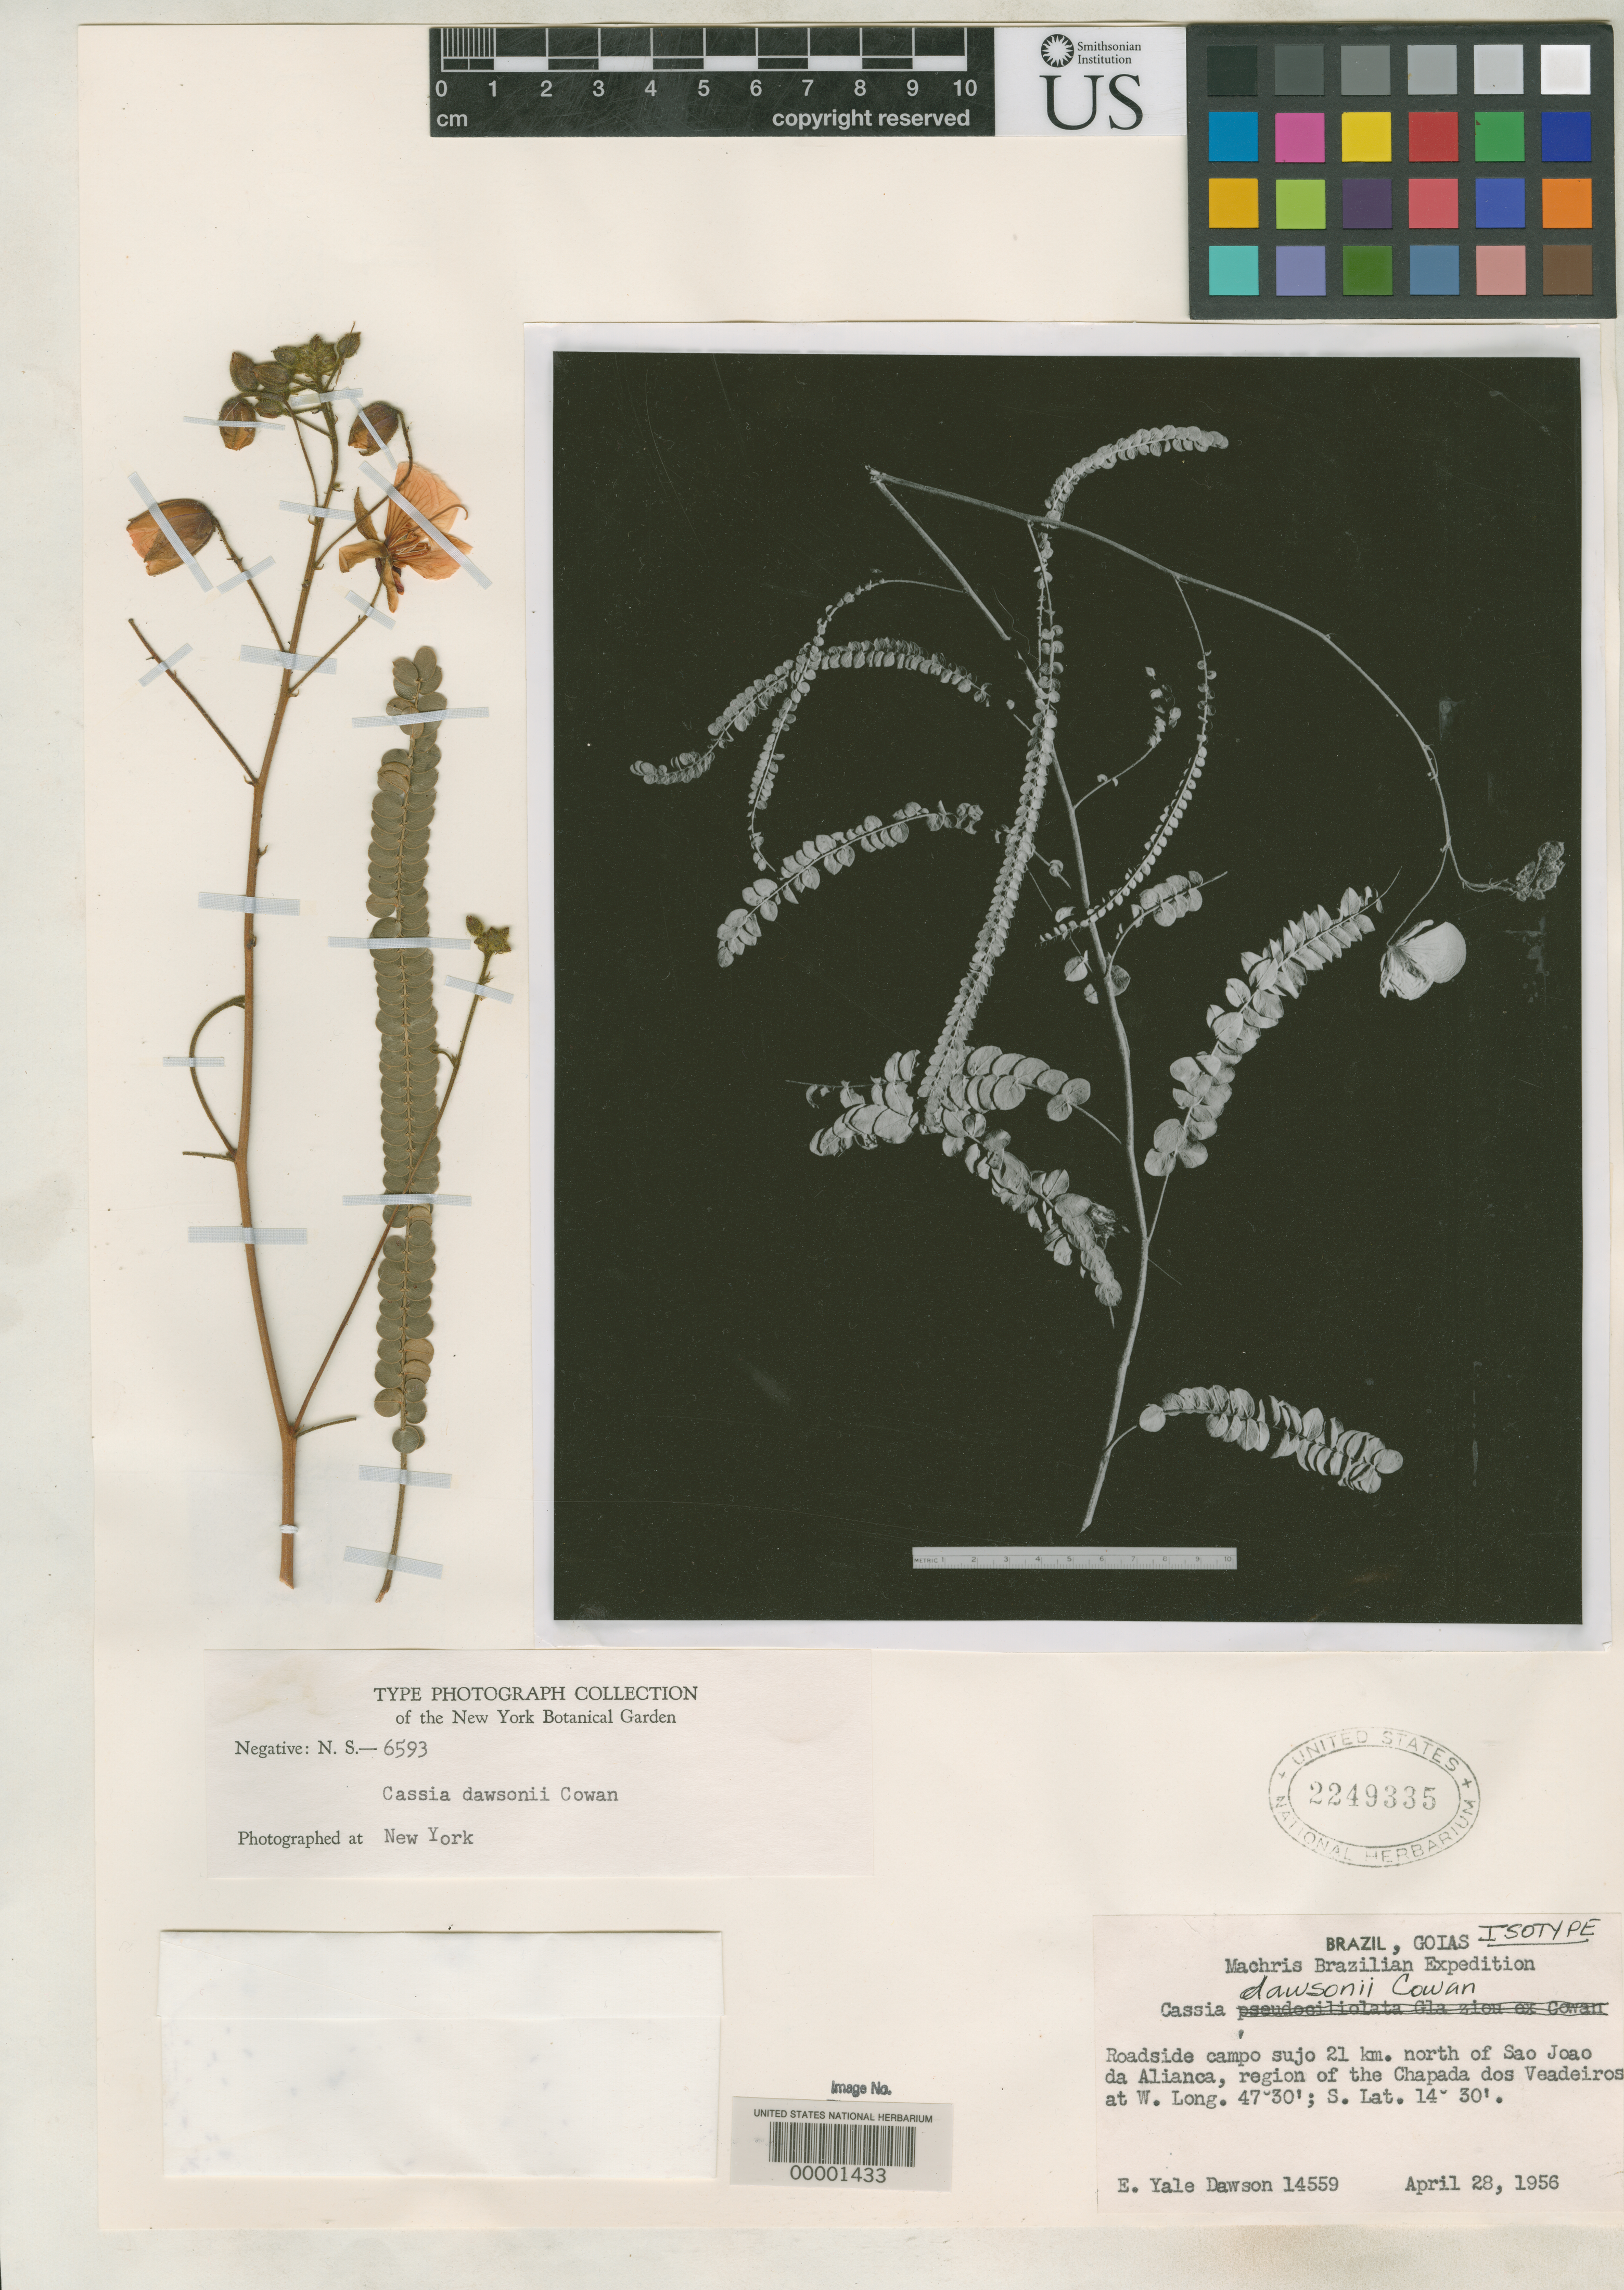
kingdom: Plantae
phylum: Tracheophyta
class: Magnoliopsida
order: Fabales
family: Fabaceae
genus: Cassia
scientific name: Cassia dawsonii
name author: R.S. Cowan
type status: Isotype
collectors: E. Y. Dawson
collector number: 14559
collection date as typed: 28 Apr 1956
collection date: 1956-04-28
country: Brazil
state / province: Goiás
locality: Roadside Campo Sujo 21 km N of Sao Joao da Alianca, regio of Chapada dos Veadeiros.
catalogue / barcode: US 2249335